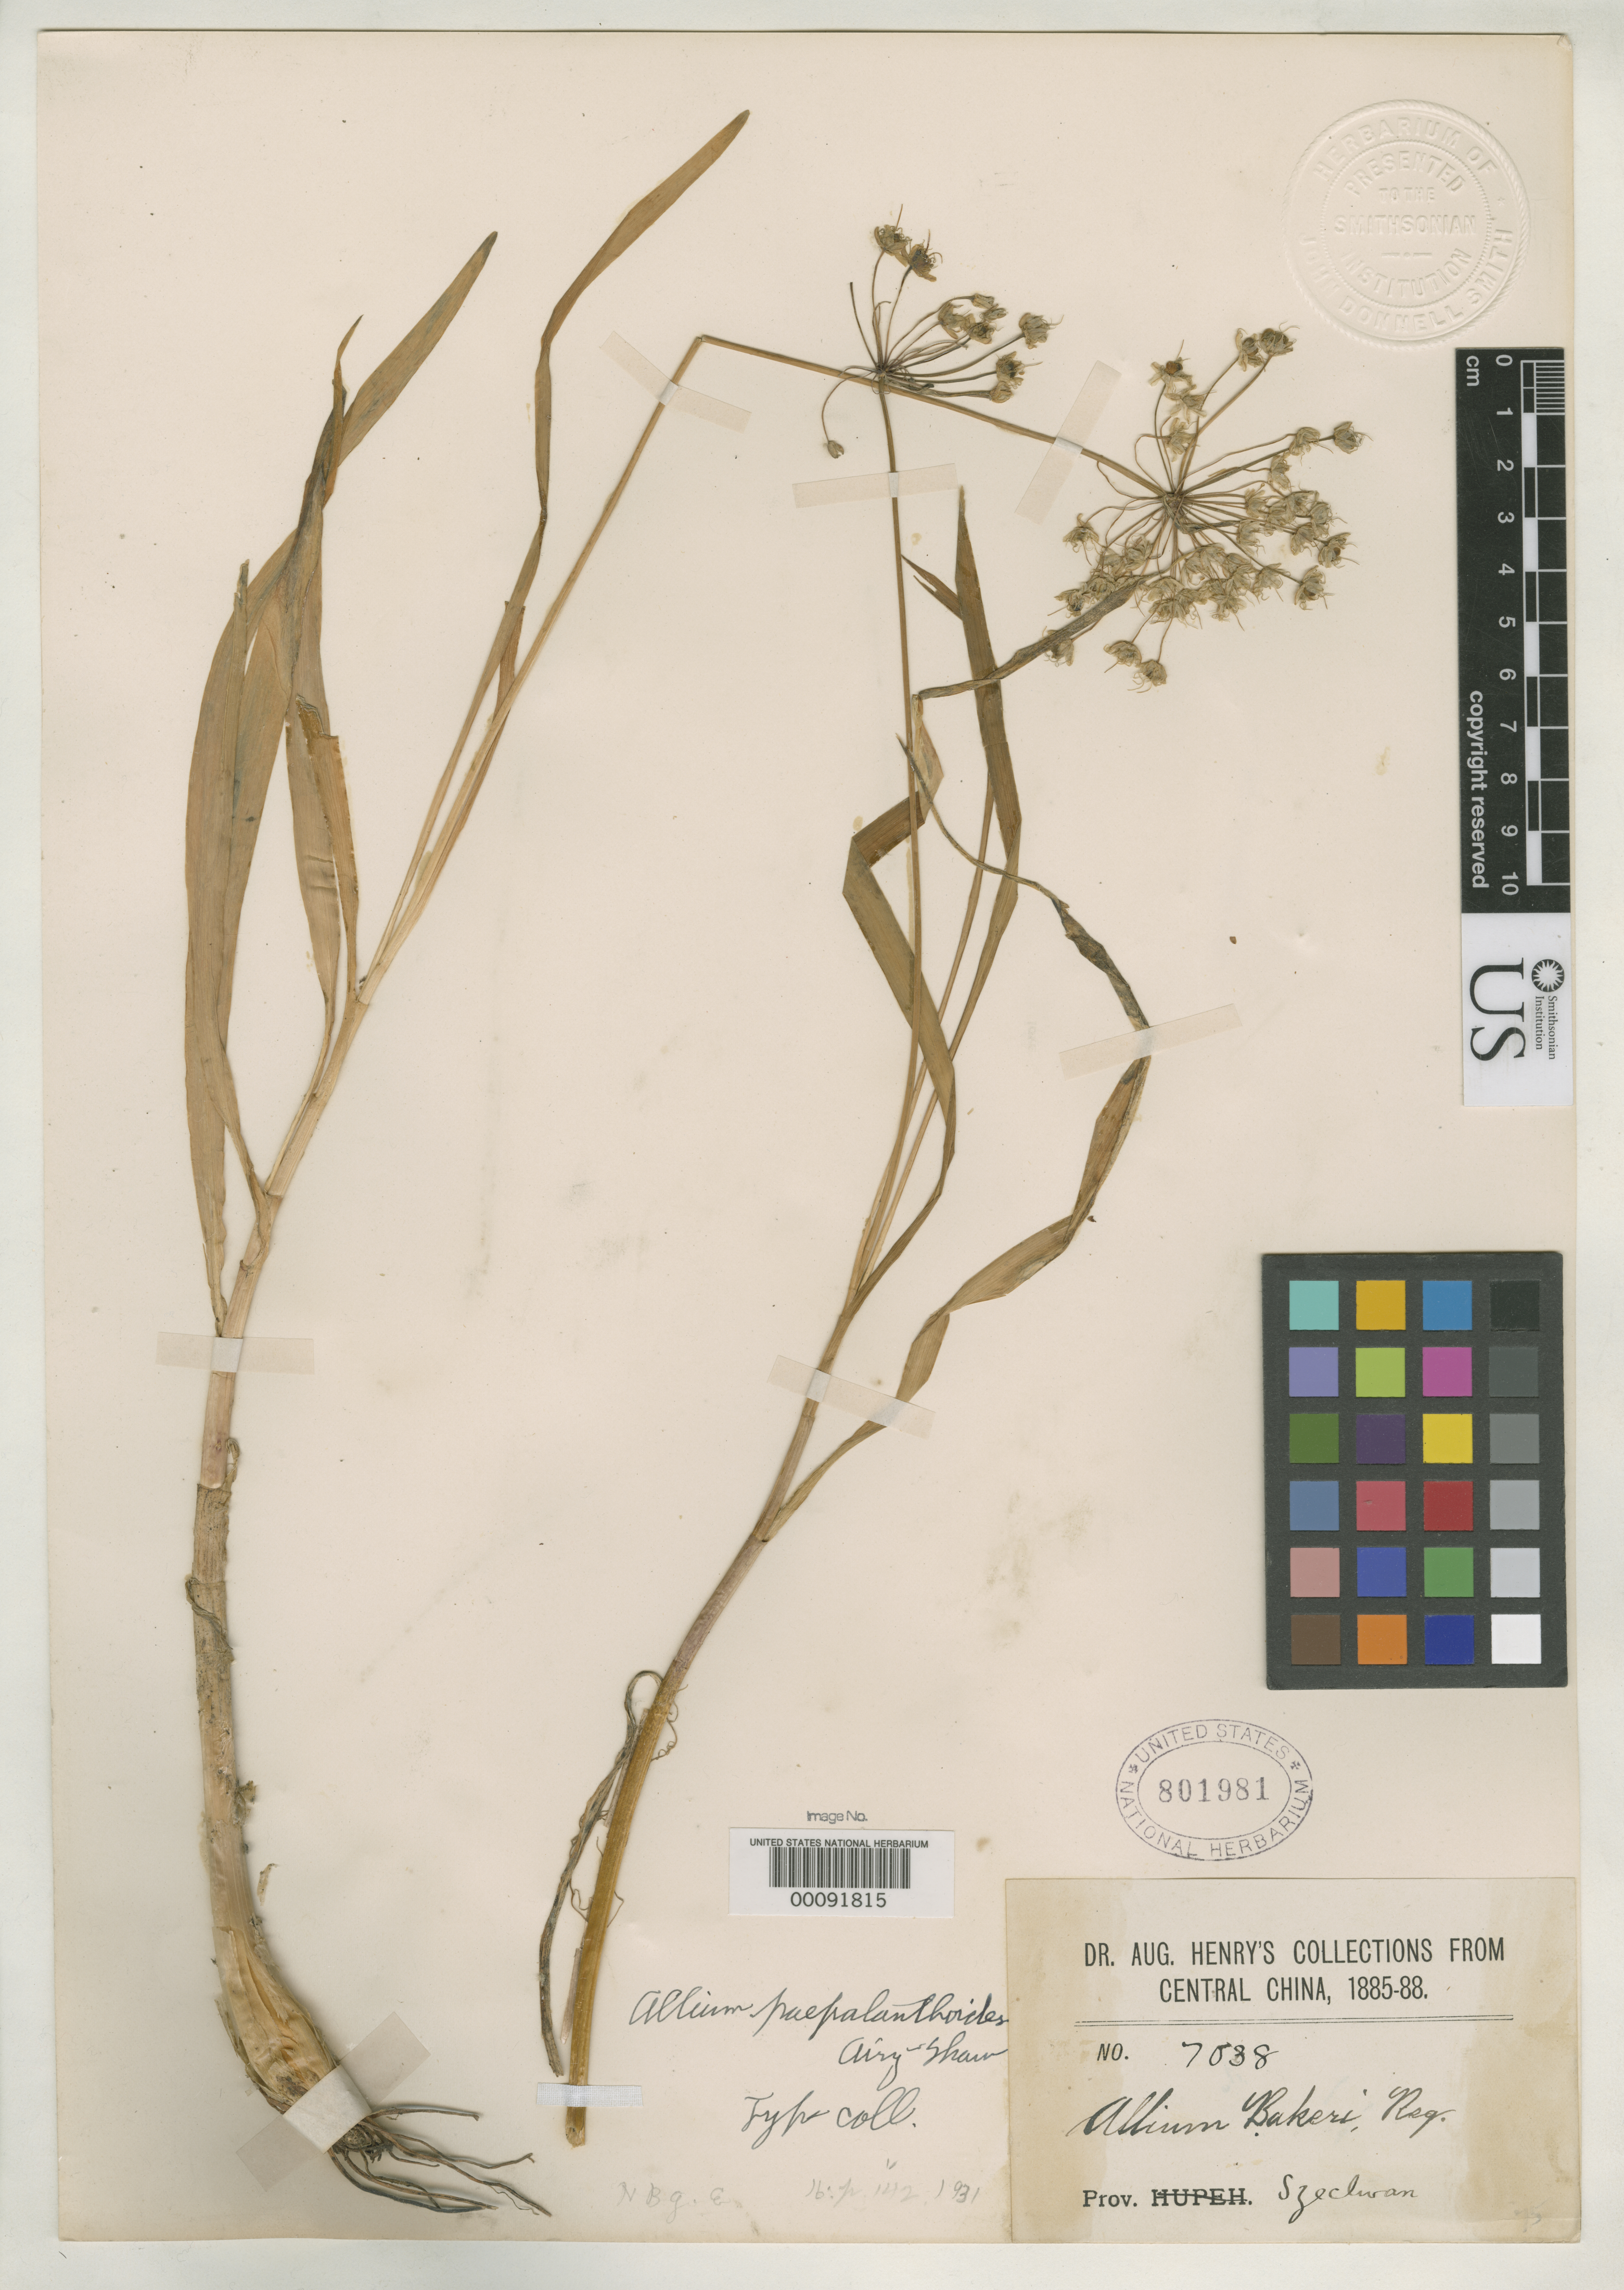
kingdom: Plantae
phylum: Tracheophyta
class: Liliopsida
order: Asparagales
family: Amaryllidaceae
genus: Allium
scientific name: Allium paepalanthoides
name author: Airy Shaw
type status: Isotype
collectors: A. Henry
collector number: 7038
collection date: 1885/1888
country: China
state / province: Sichuan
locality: Central China. Prov. Szechwan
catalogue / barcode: US 801981